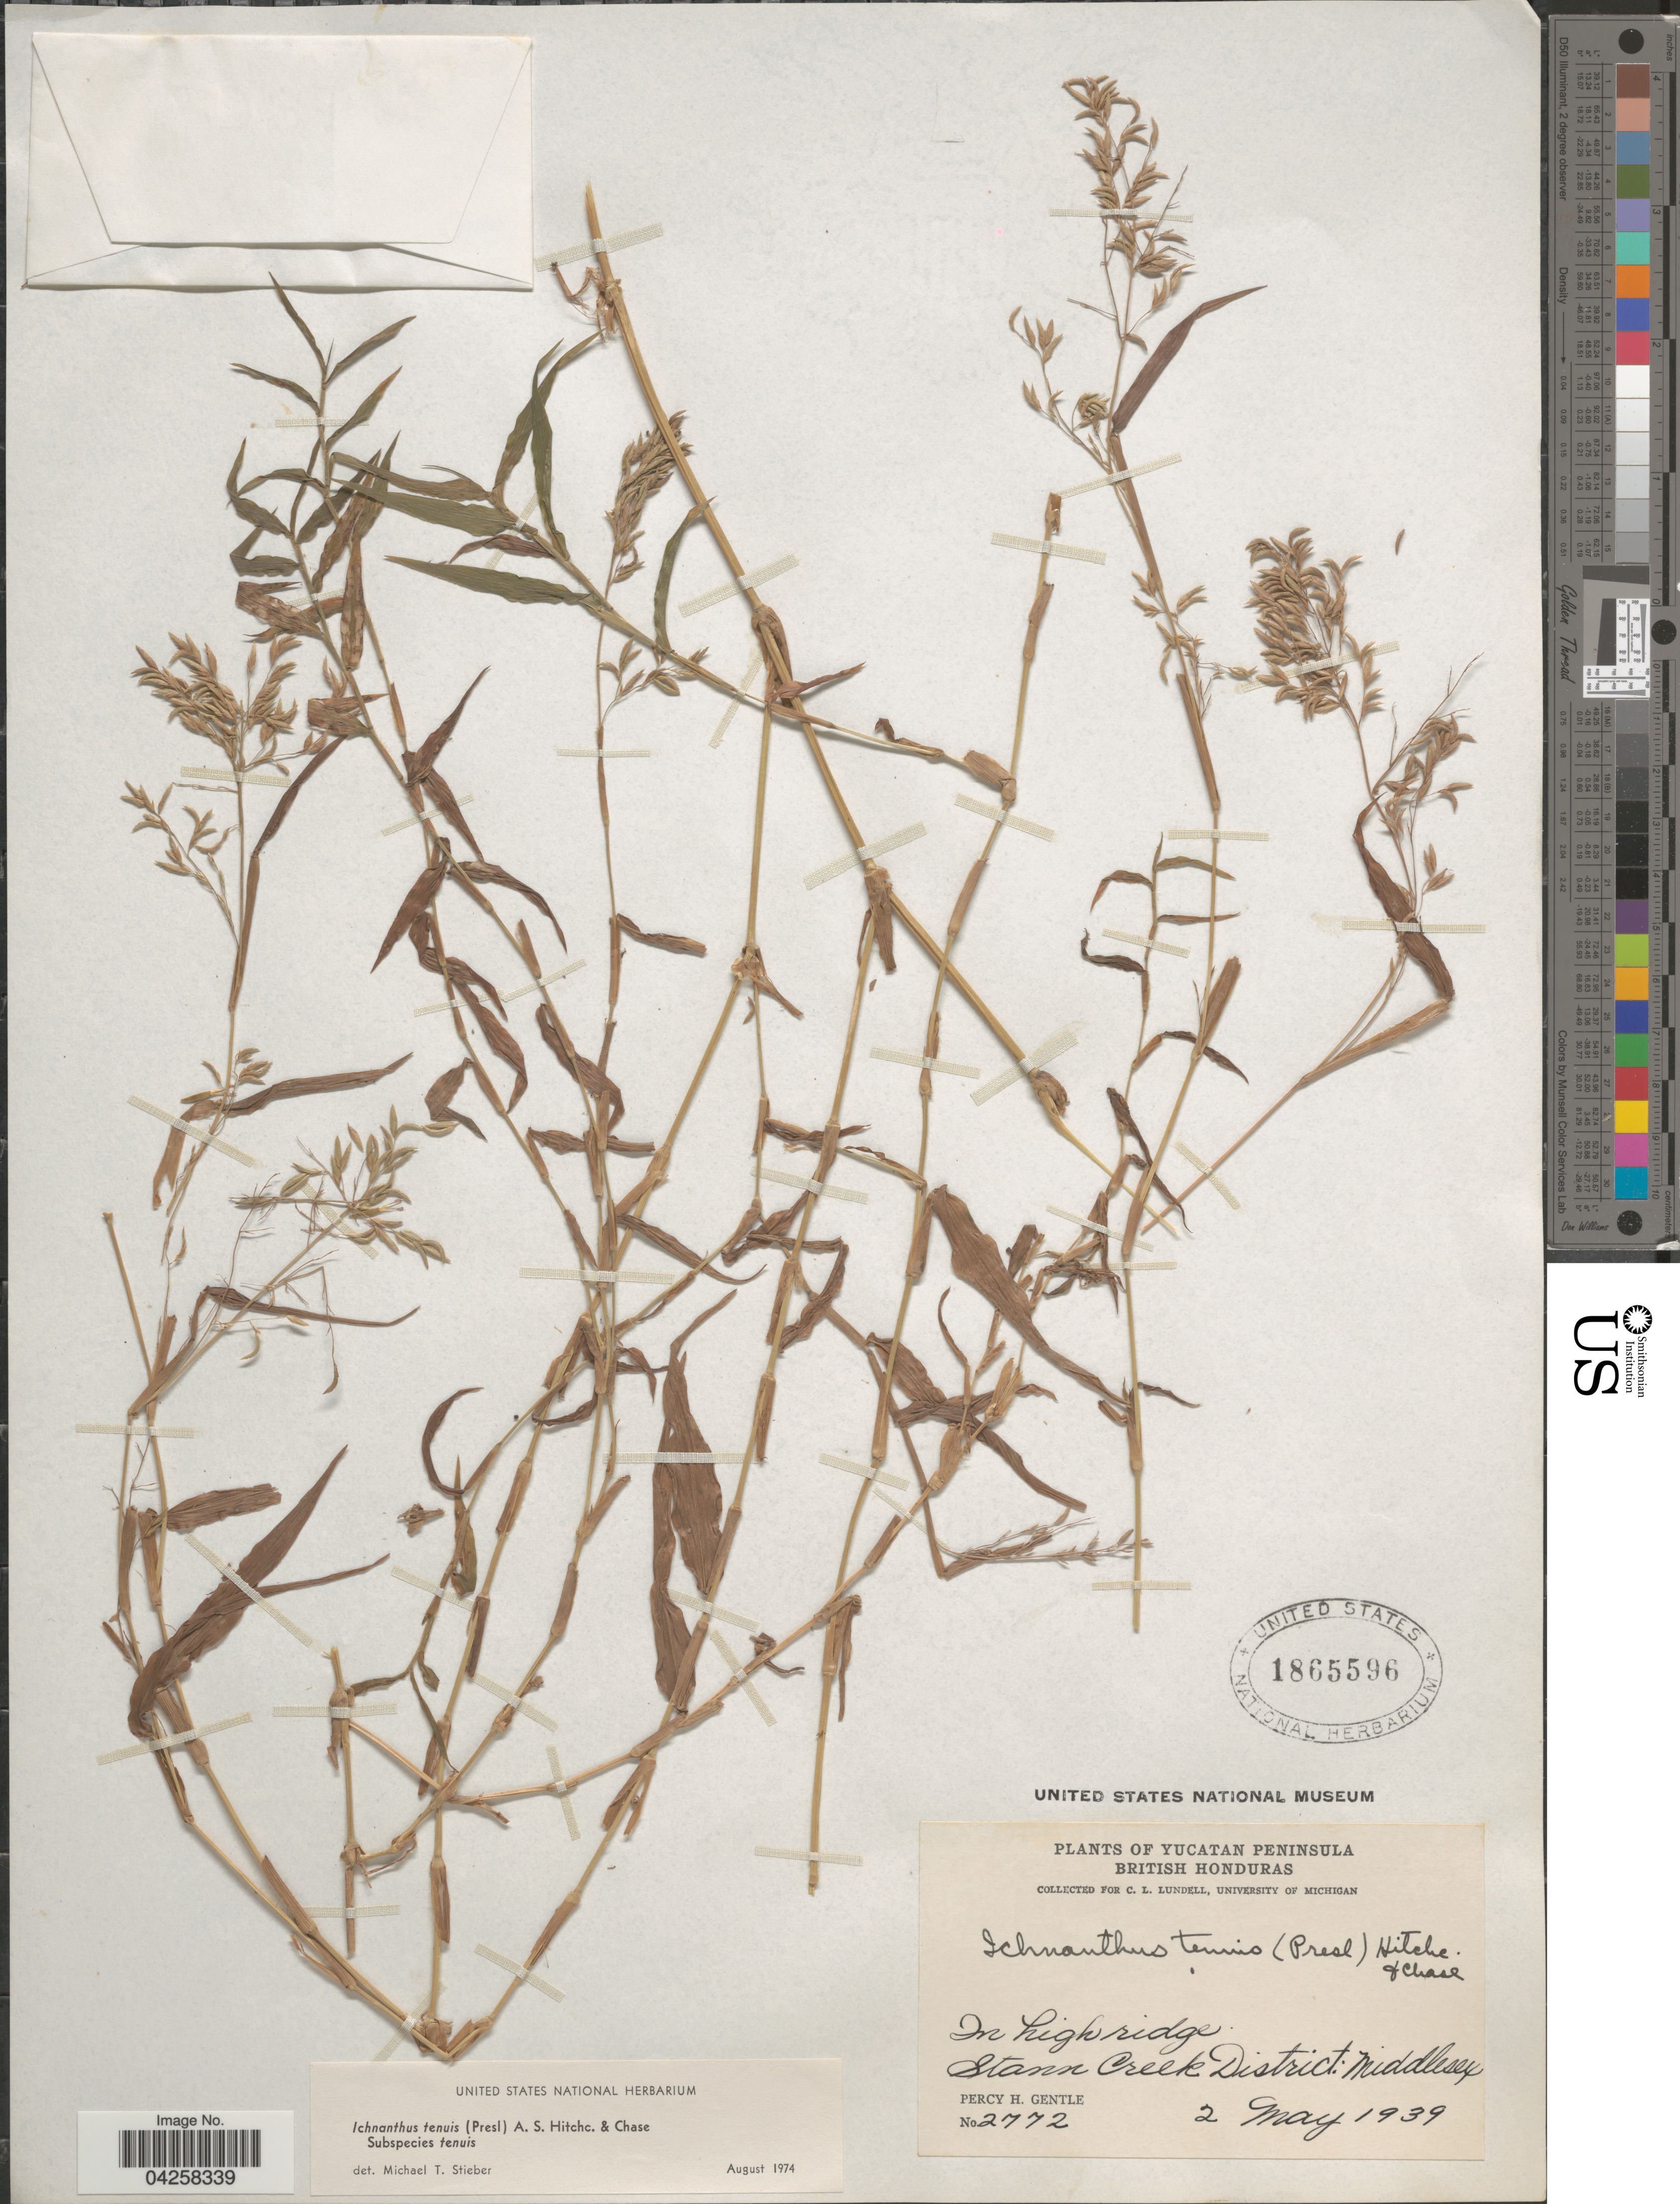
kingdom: Plantae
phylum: Tracheophyta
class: Liliopsida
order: Poales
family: Poaceae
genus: Ichnanthus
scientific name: Ichnanthus tenuis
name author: (J. Presl) Hitchc. & Chase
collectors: P. H. Gentle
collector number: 2772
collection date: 1939-05-02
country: Belize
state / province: Stann Creek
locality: Yucatan Peninsula. British Honduras. In high ridge. Stann Creek District: Middlesex.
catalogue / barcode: US 1865596